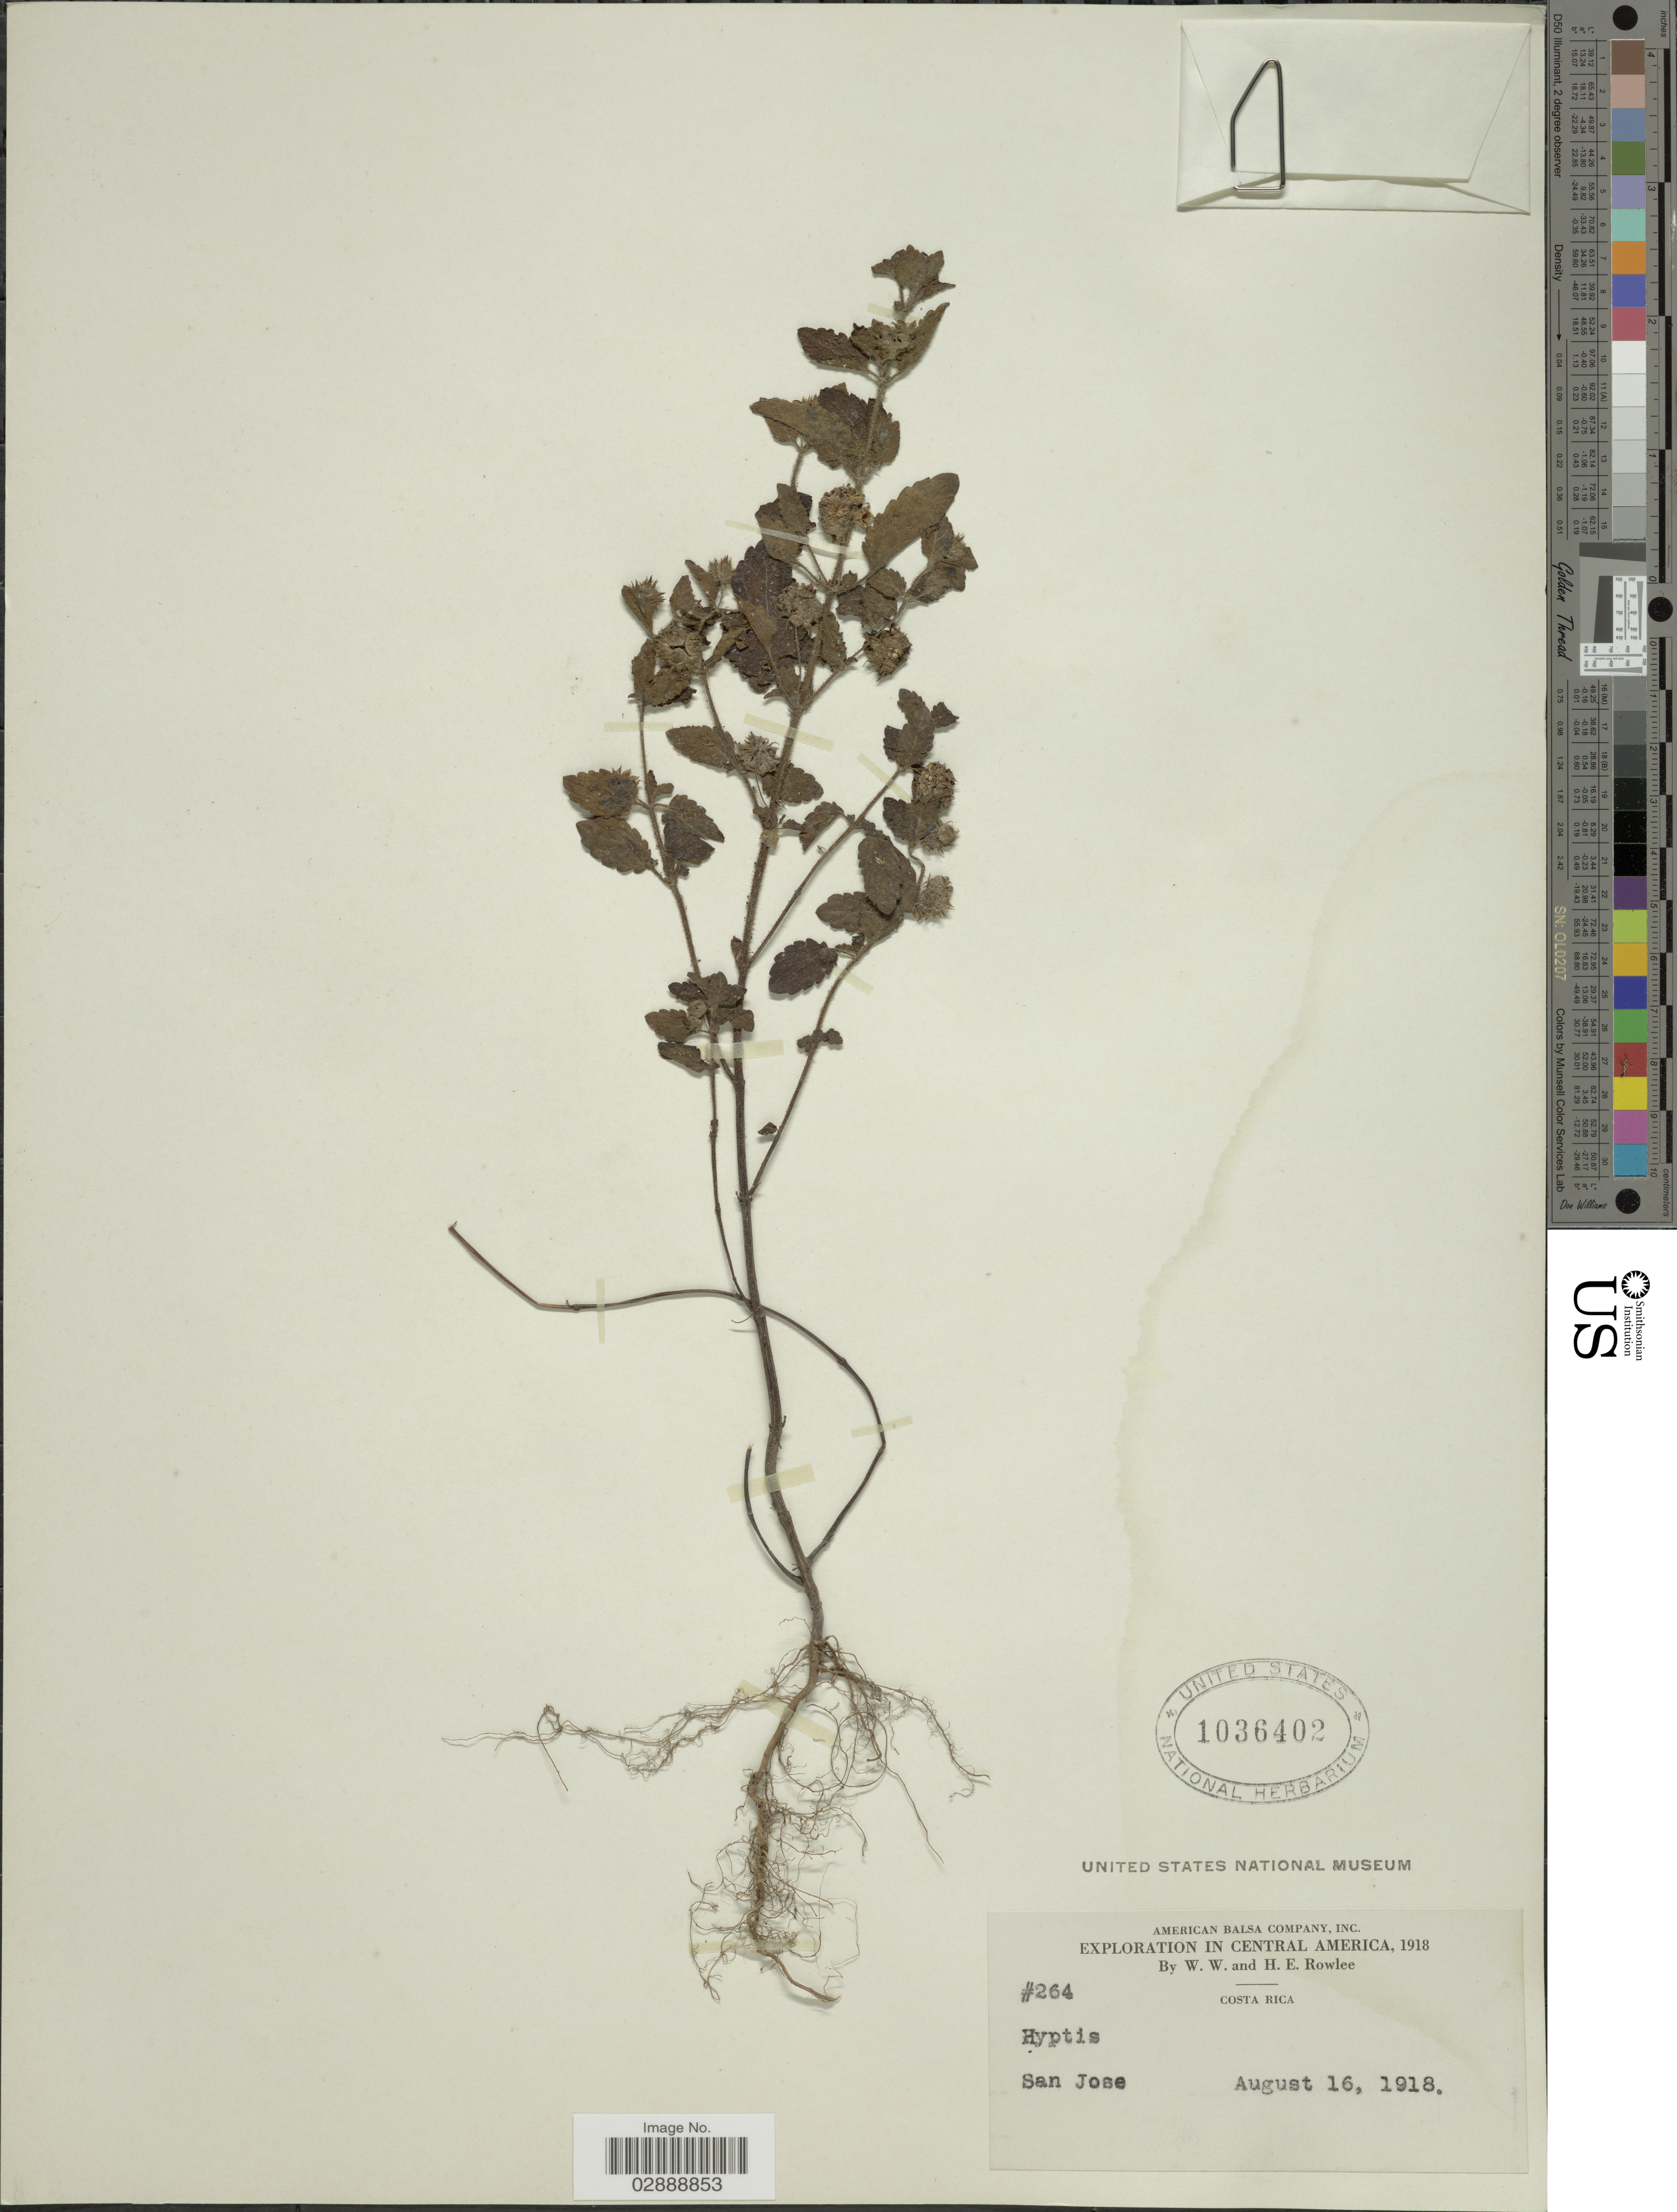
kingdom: Plantae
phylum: Tracheophyta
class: Magnoliopsida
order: Lamiales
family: Lamiaceae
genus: Marsypianthes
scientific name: Marsypianthes chamaedrys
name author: (Vahl) Kuntze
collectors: W. W. Rowlee & H. E. Rowlee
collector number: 264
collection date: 1918-08-16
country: Costa Rica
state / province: San José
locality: San Jose.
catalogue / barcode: US 1036402